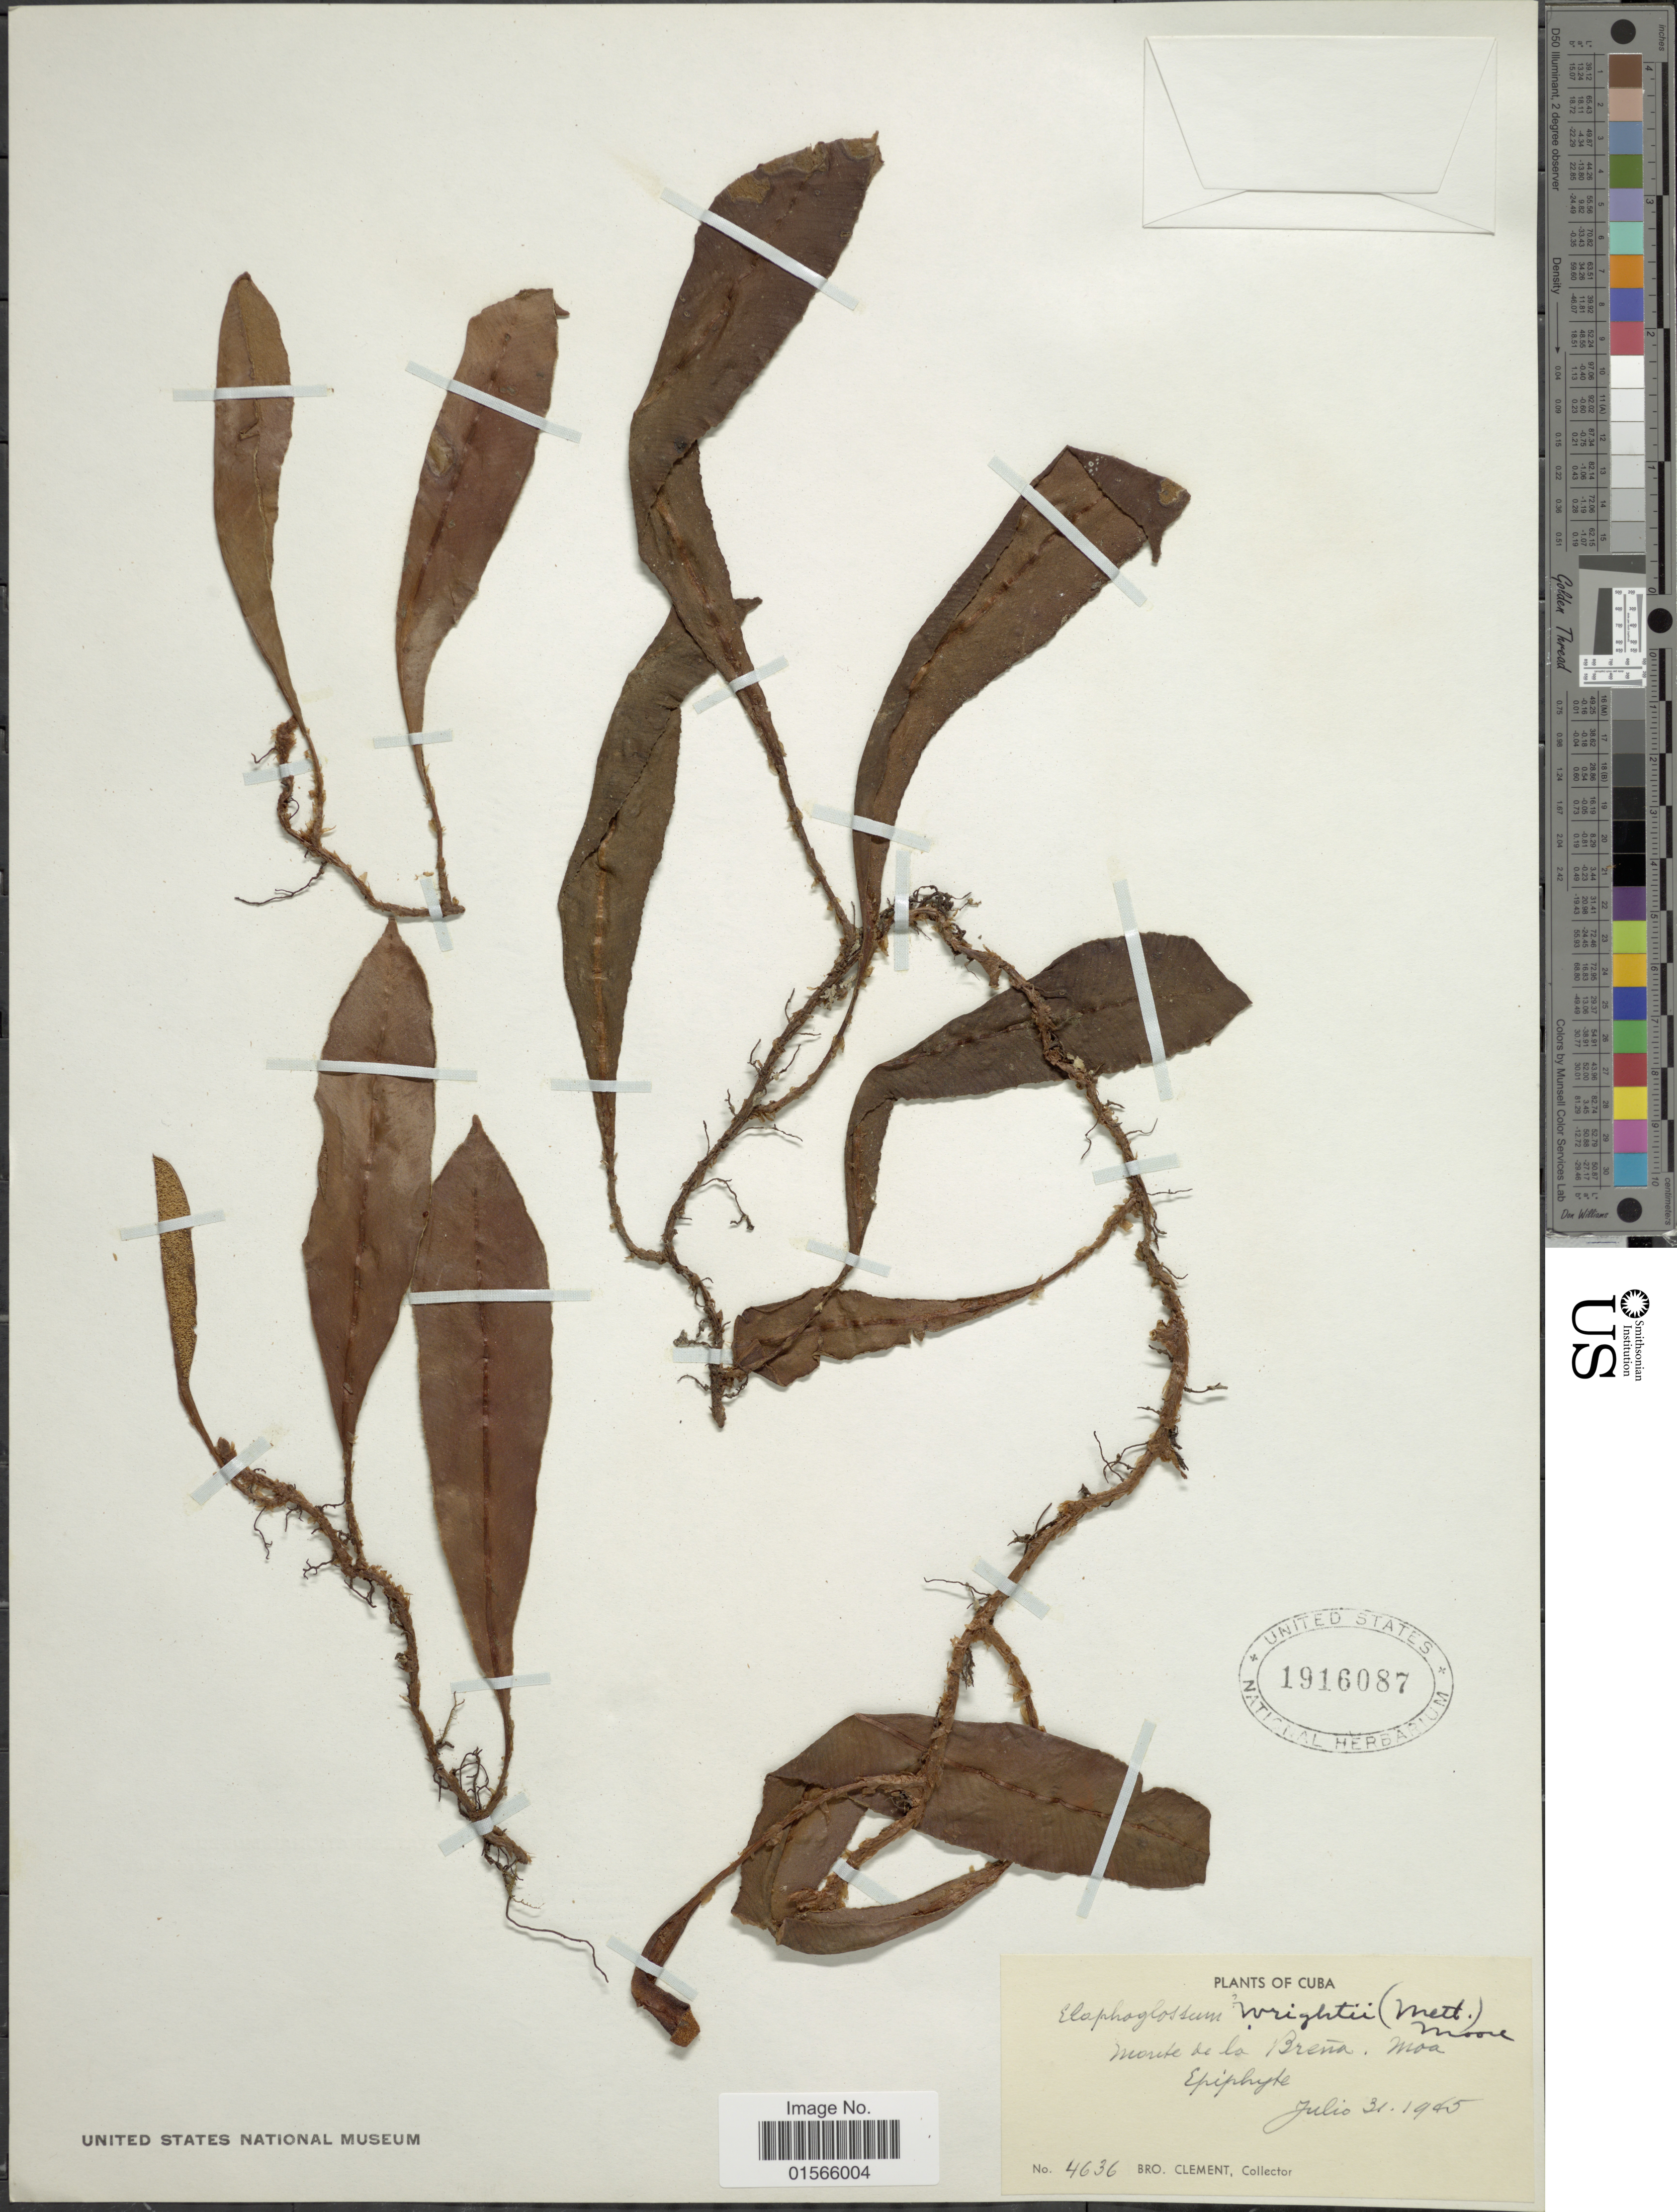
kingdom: Plantae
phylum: Tracheophyta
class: Polypodiopsida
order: Polypodiales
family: Dryopteridaceae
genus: Elaphoglossum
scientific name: Elaphoglossum wrightii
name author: (Mett. ex D.C. Eaton) T. Moore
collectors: B. Clement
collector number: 4636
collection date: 1945-07-31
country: Cuba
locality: Morte de la Breña, Moa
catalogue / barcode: US 1916087